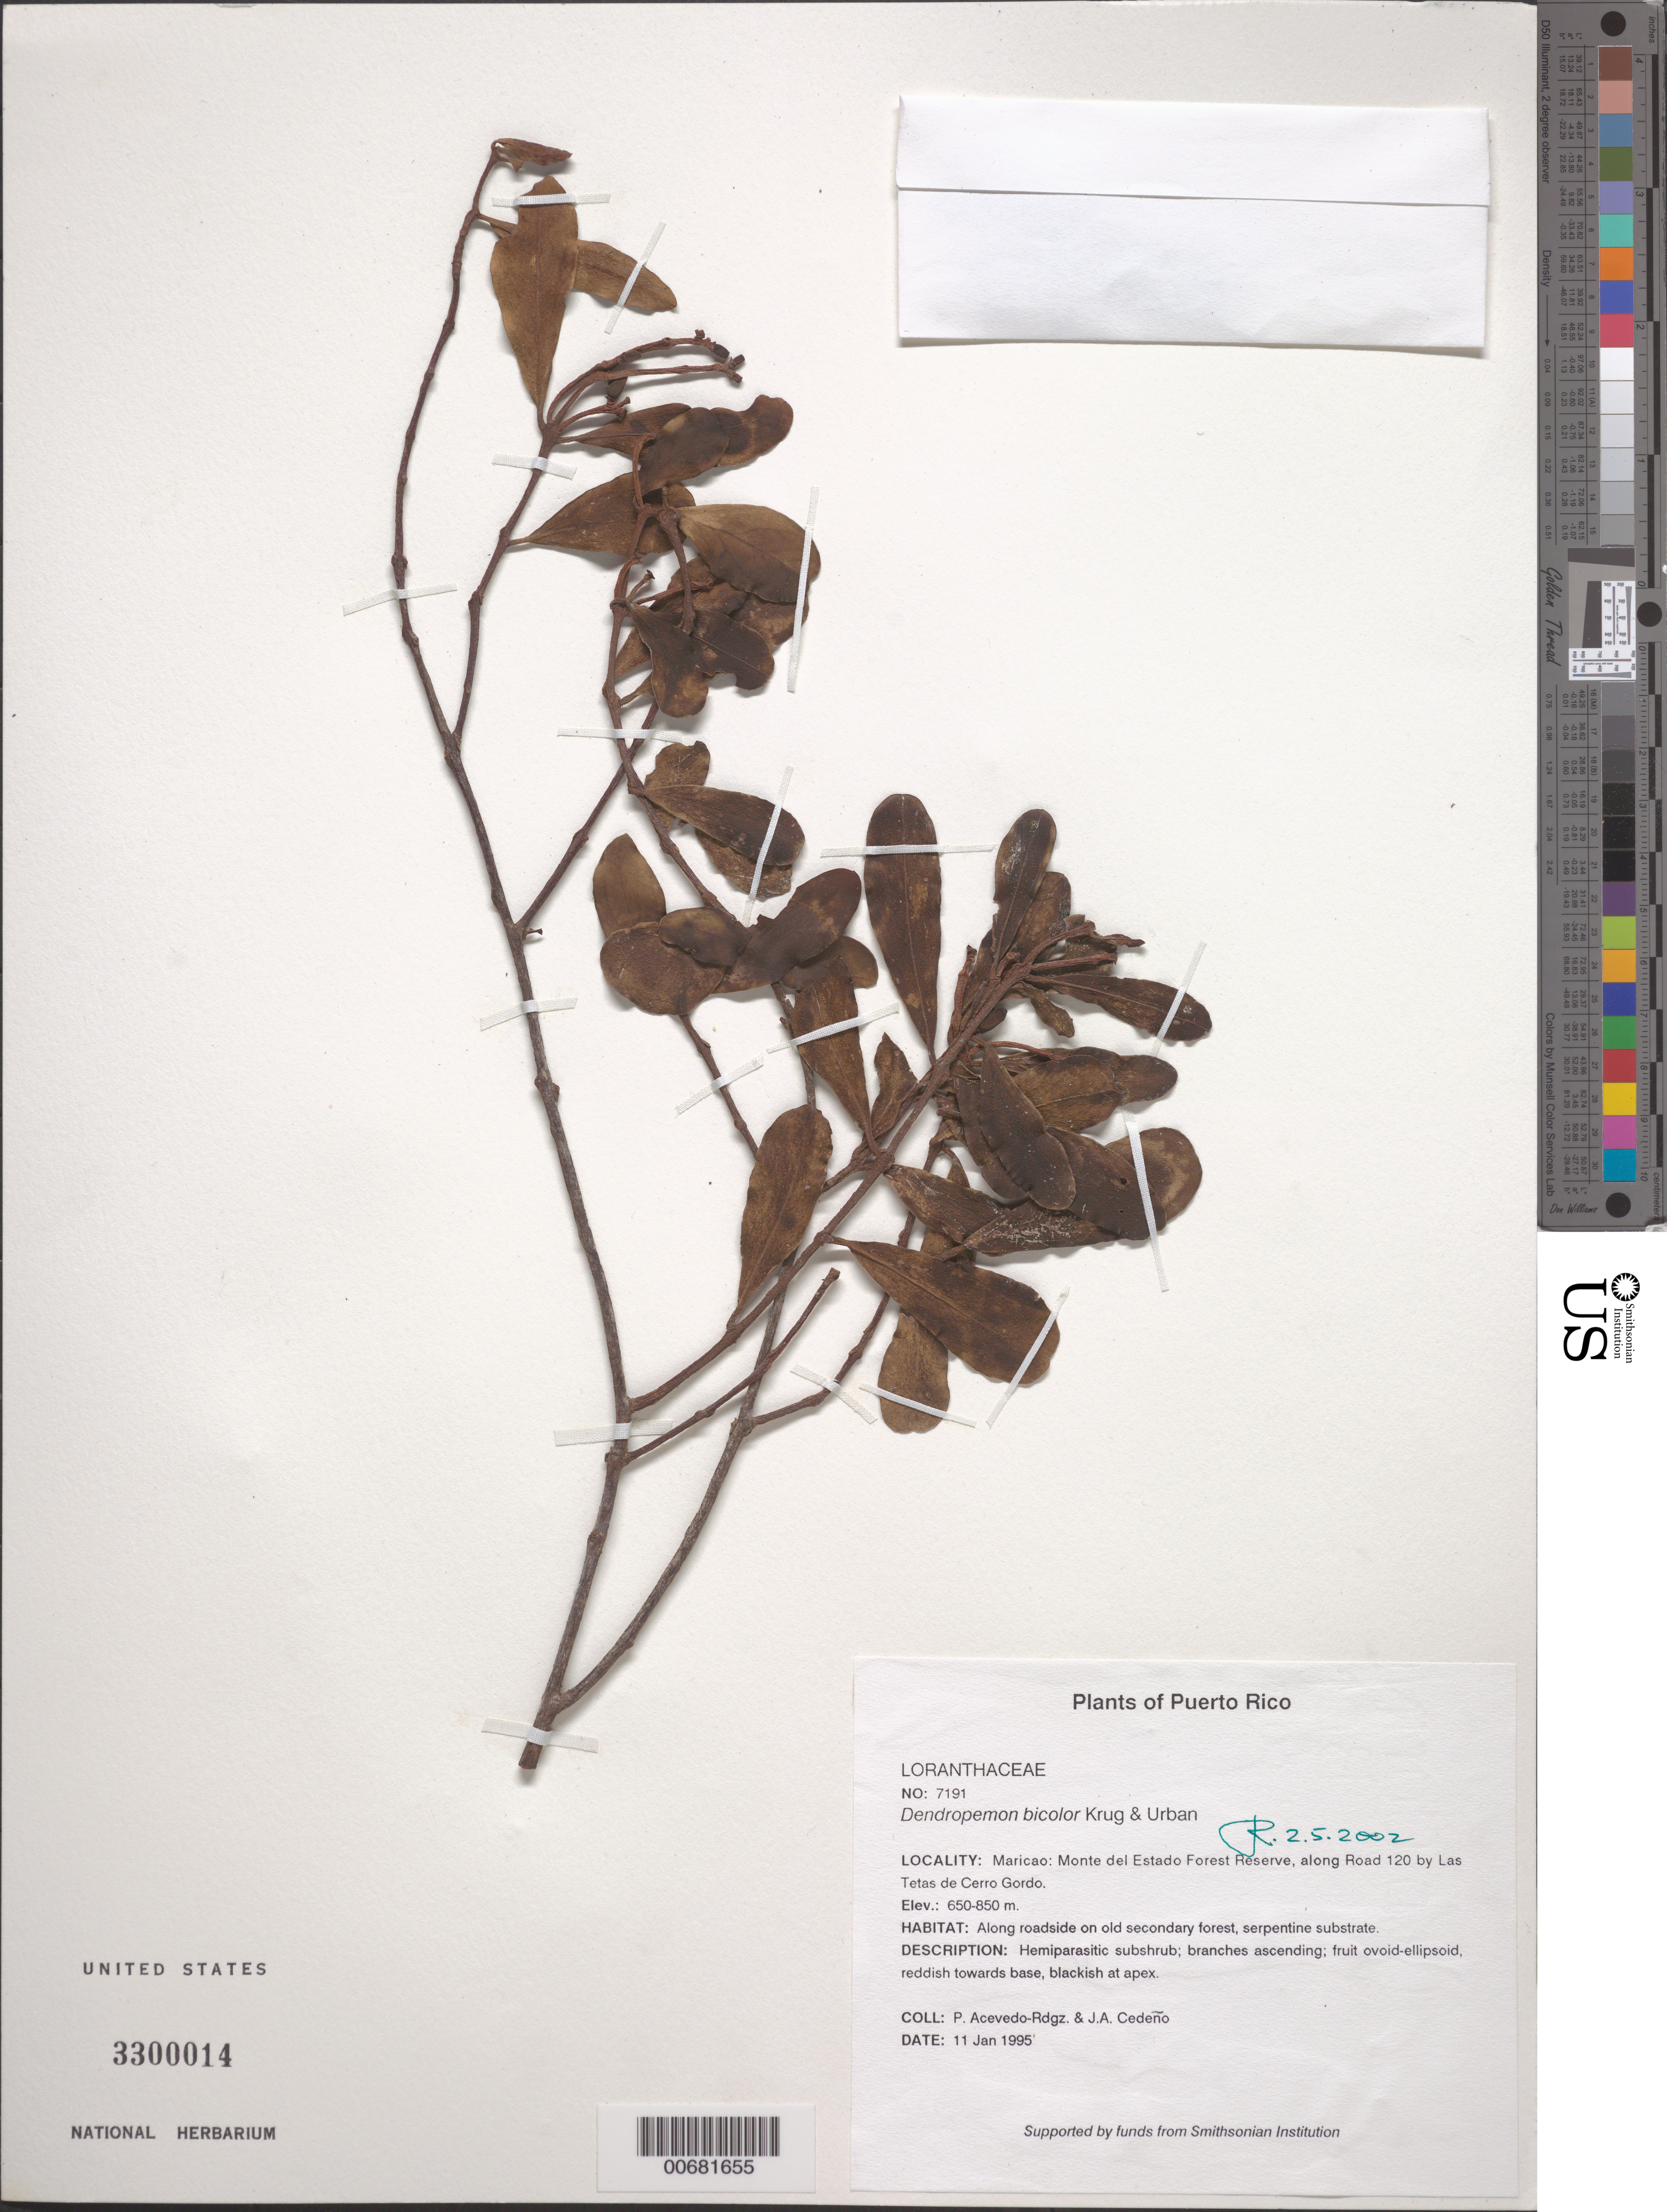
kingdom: Plantae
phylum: Tracheophyta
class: Magnoliopsida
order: Santalales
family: Loranthaceae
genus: Dendropemon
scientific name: Dendropemon bicolor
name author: Krug & Urb.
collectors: P. Acevedo-Rodr. & J. A. Cedeño M.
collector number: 7191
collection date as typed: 11 Jan 1995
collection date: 1995-01-11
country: Puerto Rico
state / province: Maricao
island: Puerto Rico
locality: Maricao: Monte del Estado Forest Reserve, along Road 120 by Las Tetas de Cerro Gordo.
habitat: Along roadside on old secondary forest, serpentine substrate.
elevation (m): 650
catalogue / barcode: US 3300014